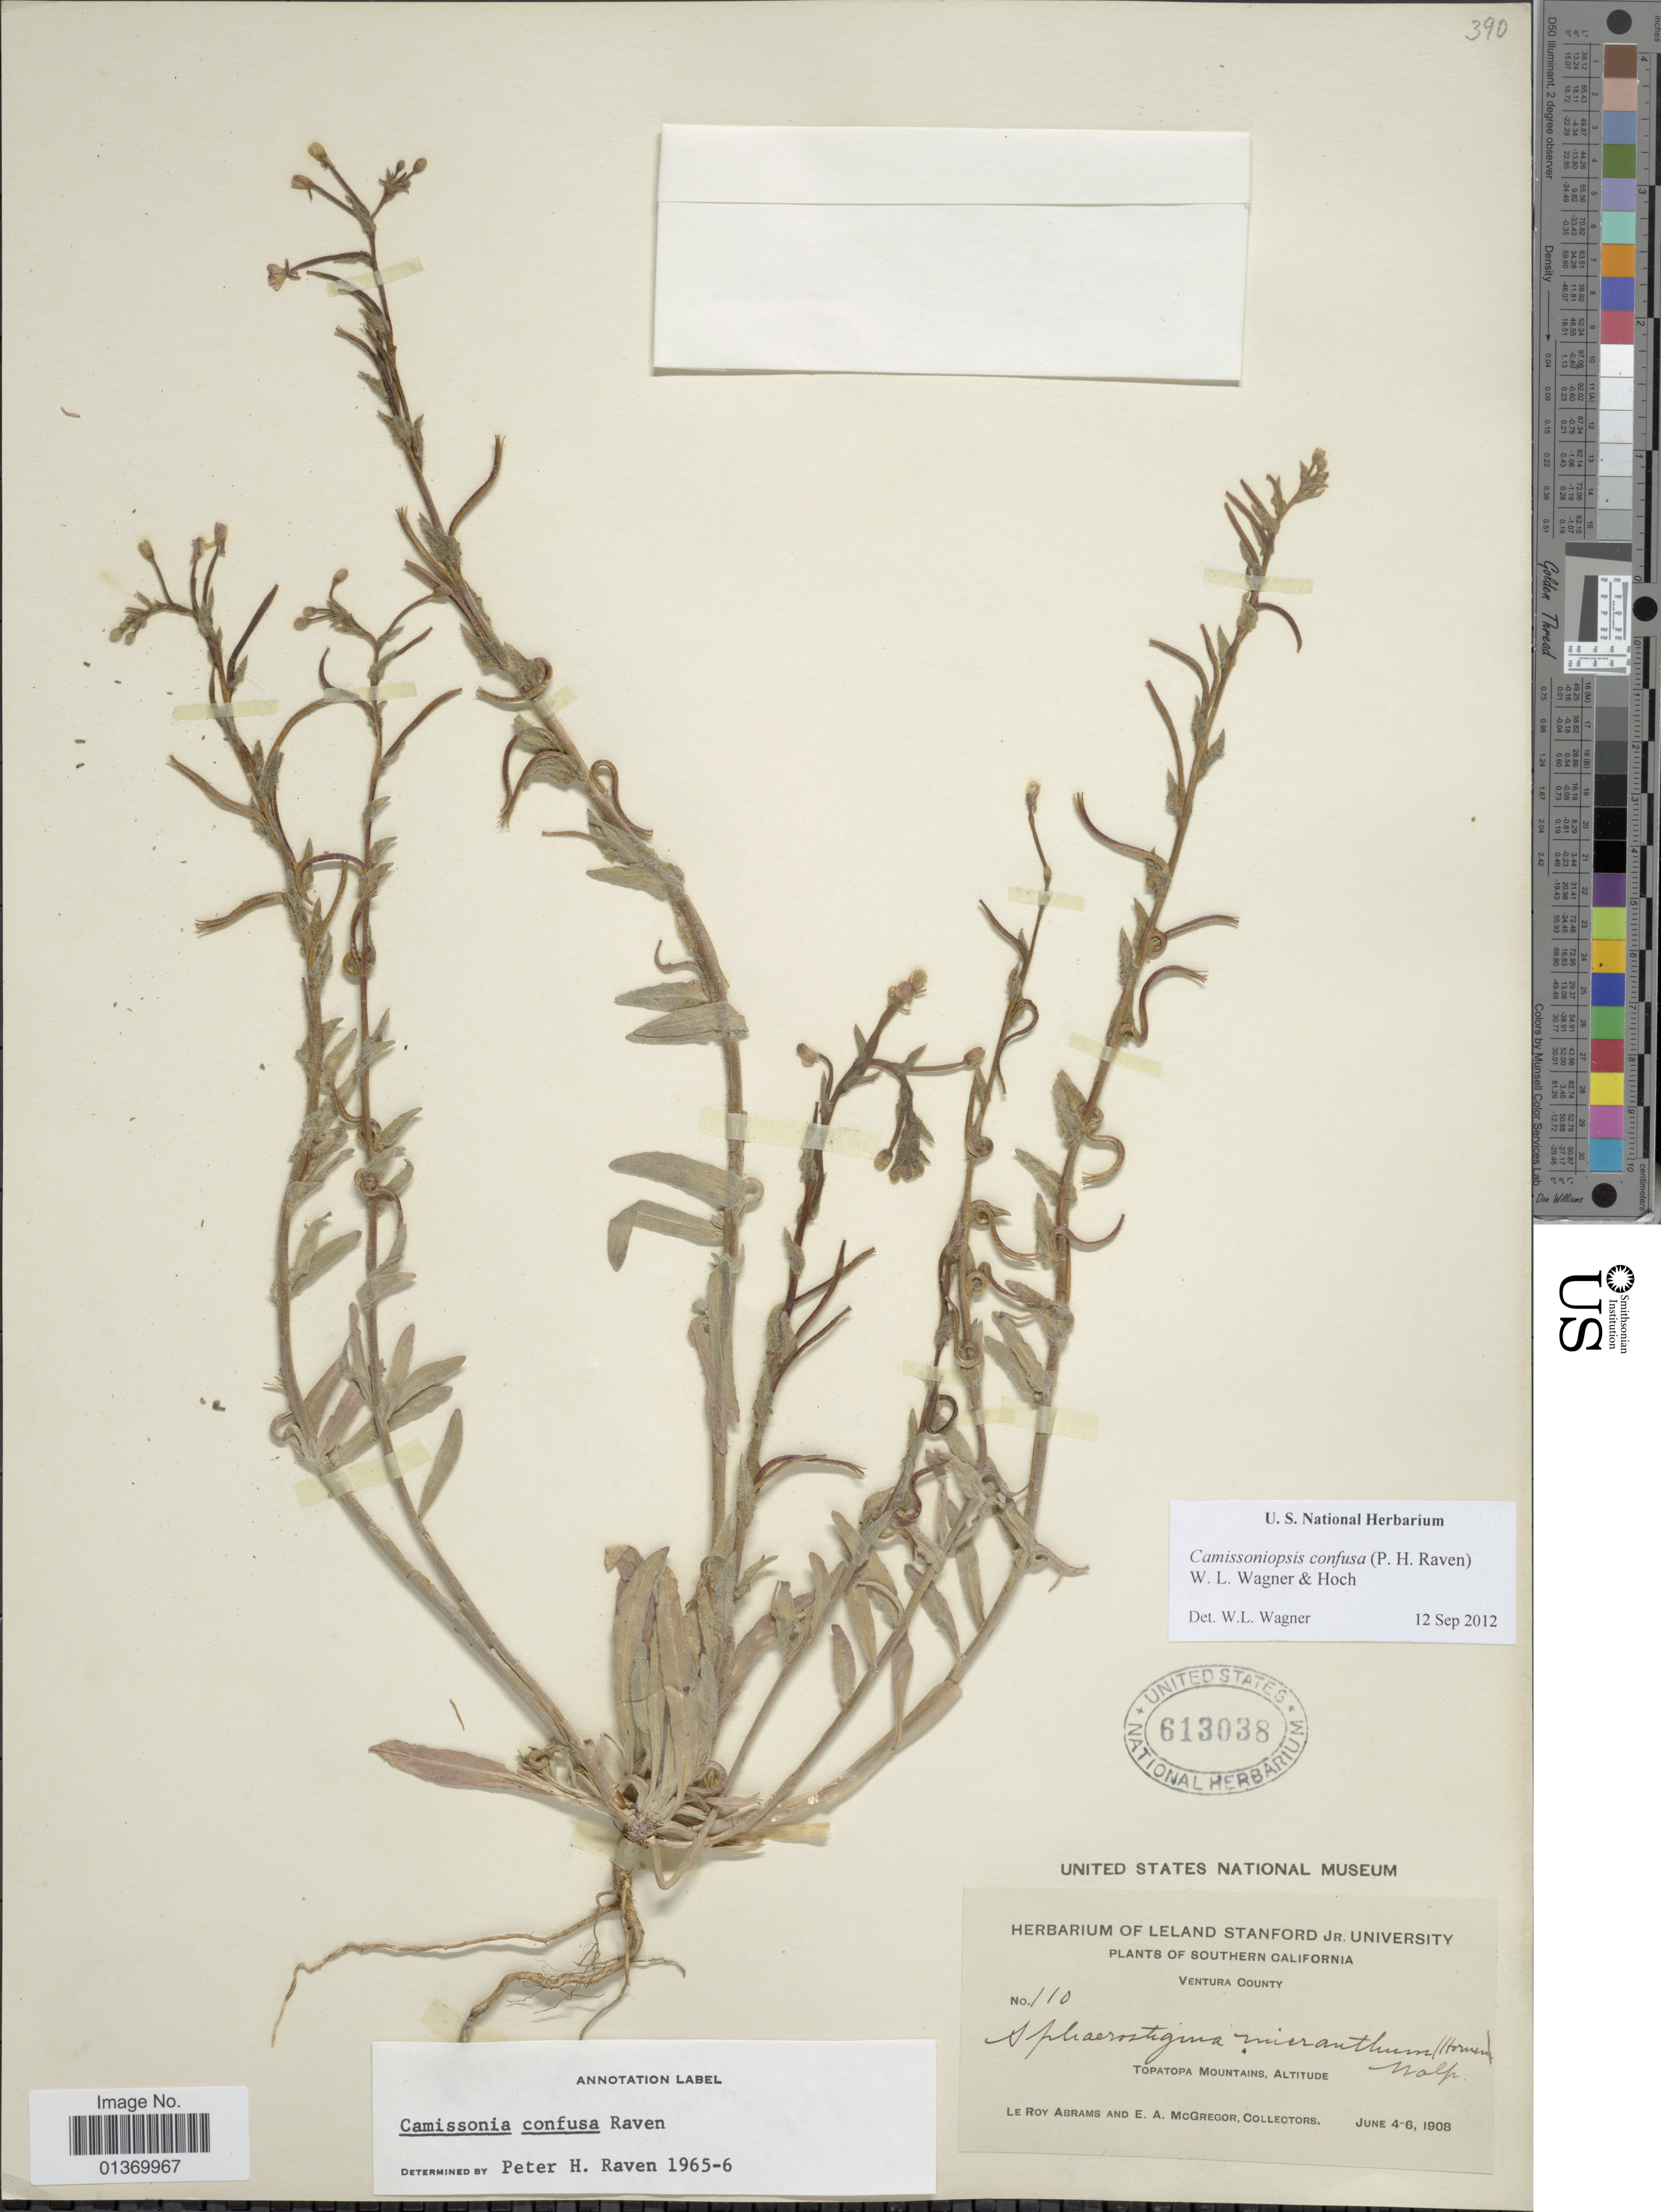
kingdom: Plantae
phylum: Tracheophyta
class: Magnoliopsida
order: Myrtales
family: Onagraceae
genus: Camissoniopsis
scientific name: Camissoniopsis confusa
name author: (P.H. Raven) W.L. Wagner & Hoch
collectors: L. Abrams & E. A. McGregor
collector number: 110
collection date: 1908-06-04/1908-06-06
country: United States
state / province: California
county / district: Ventura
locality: Southern California, Ventura County, Topatopa Mountains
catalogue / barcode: US 613038